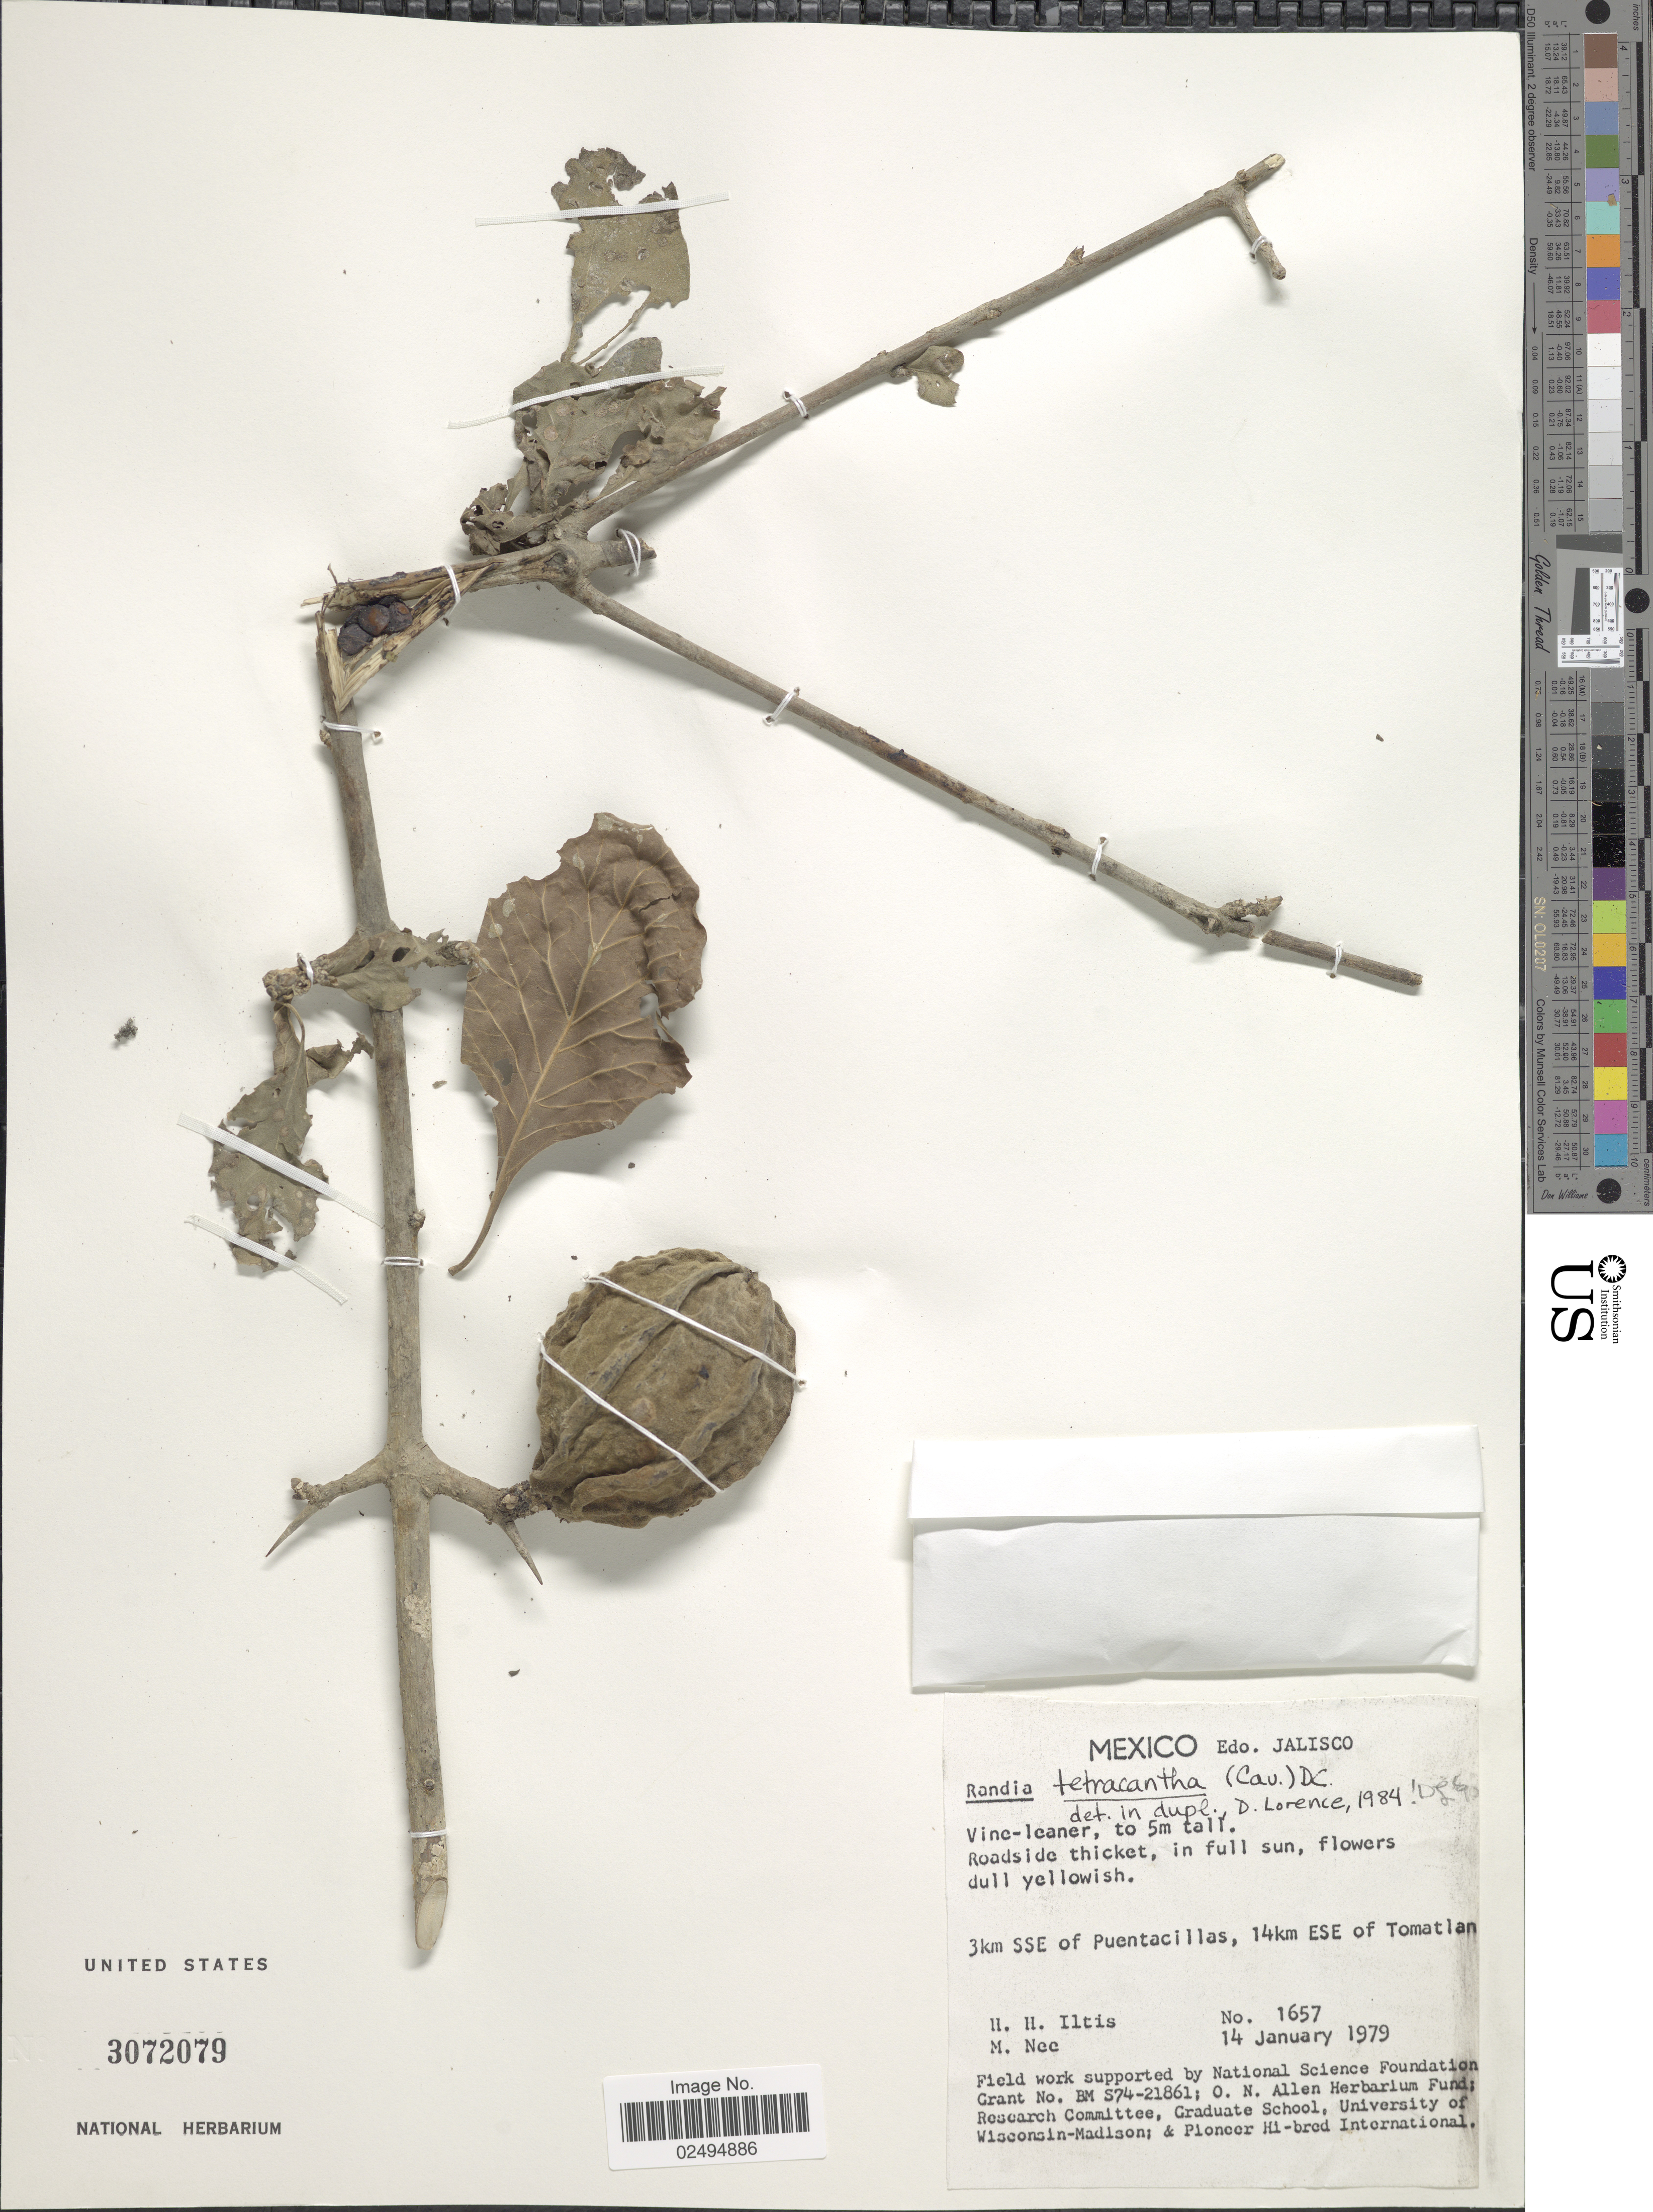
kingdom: Plantae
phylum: Tracheophyta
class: Magnoliopsida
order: Gentianales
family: Rubiaceae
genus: Randia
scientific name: Randia tetracantha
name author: (Cav.) DC.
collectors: H. H. Iltis & M. Nee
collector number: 1657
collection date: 1979-01-14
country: Mexico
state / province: Jalisco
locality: Roadside thicket, 3 km SSE of Puentacillas, 14km ESE of Tomatlan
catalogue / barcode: US 3072079